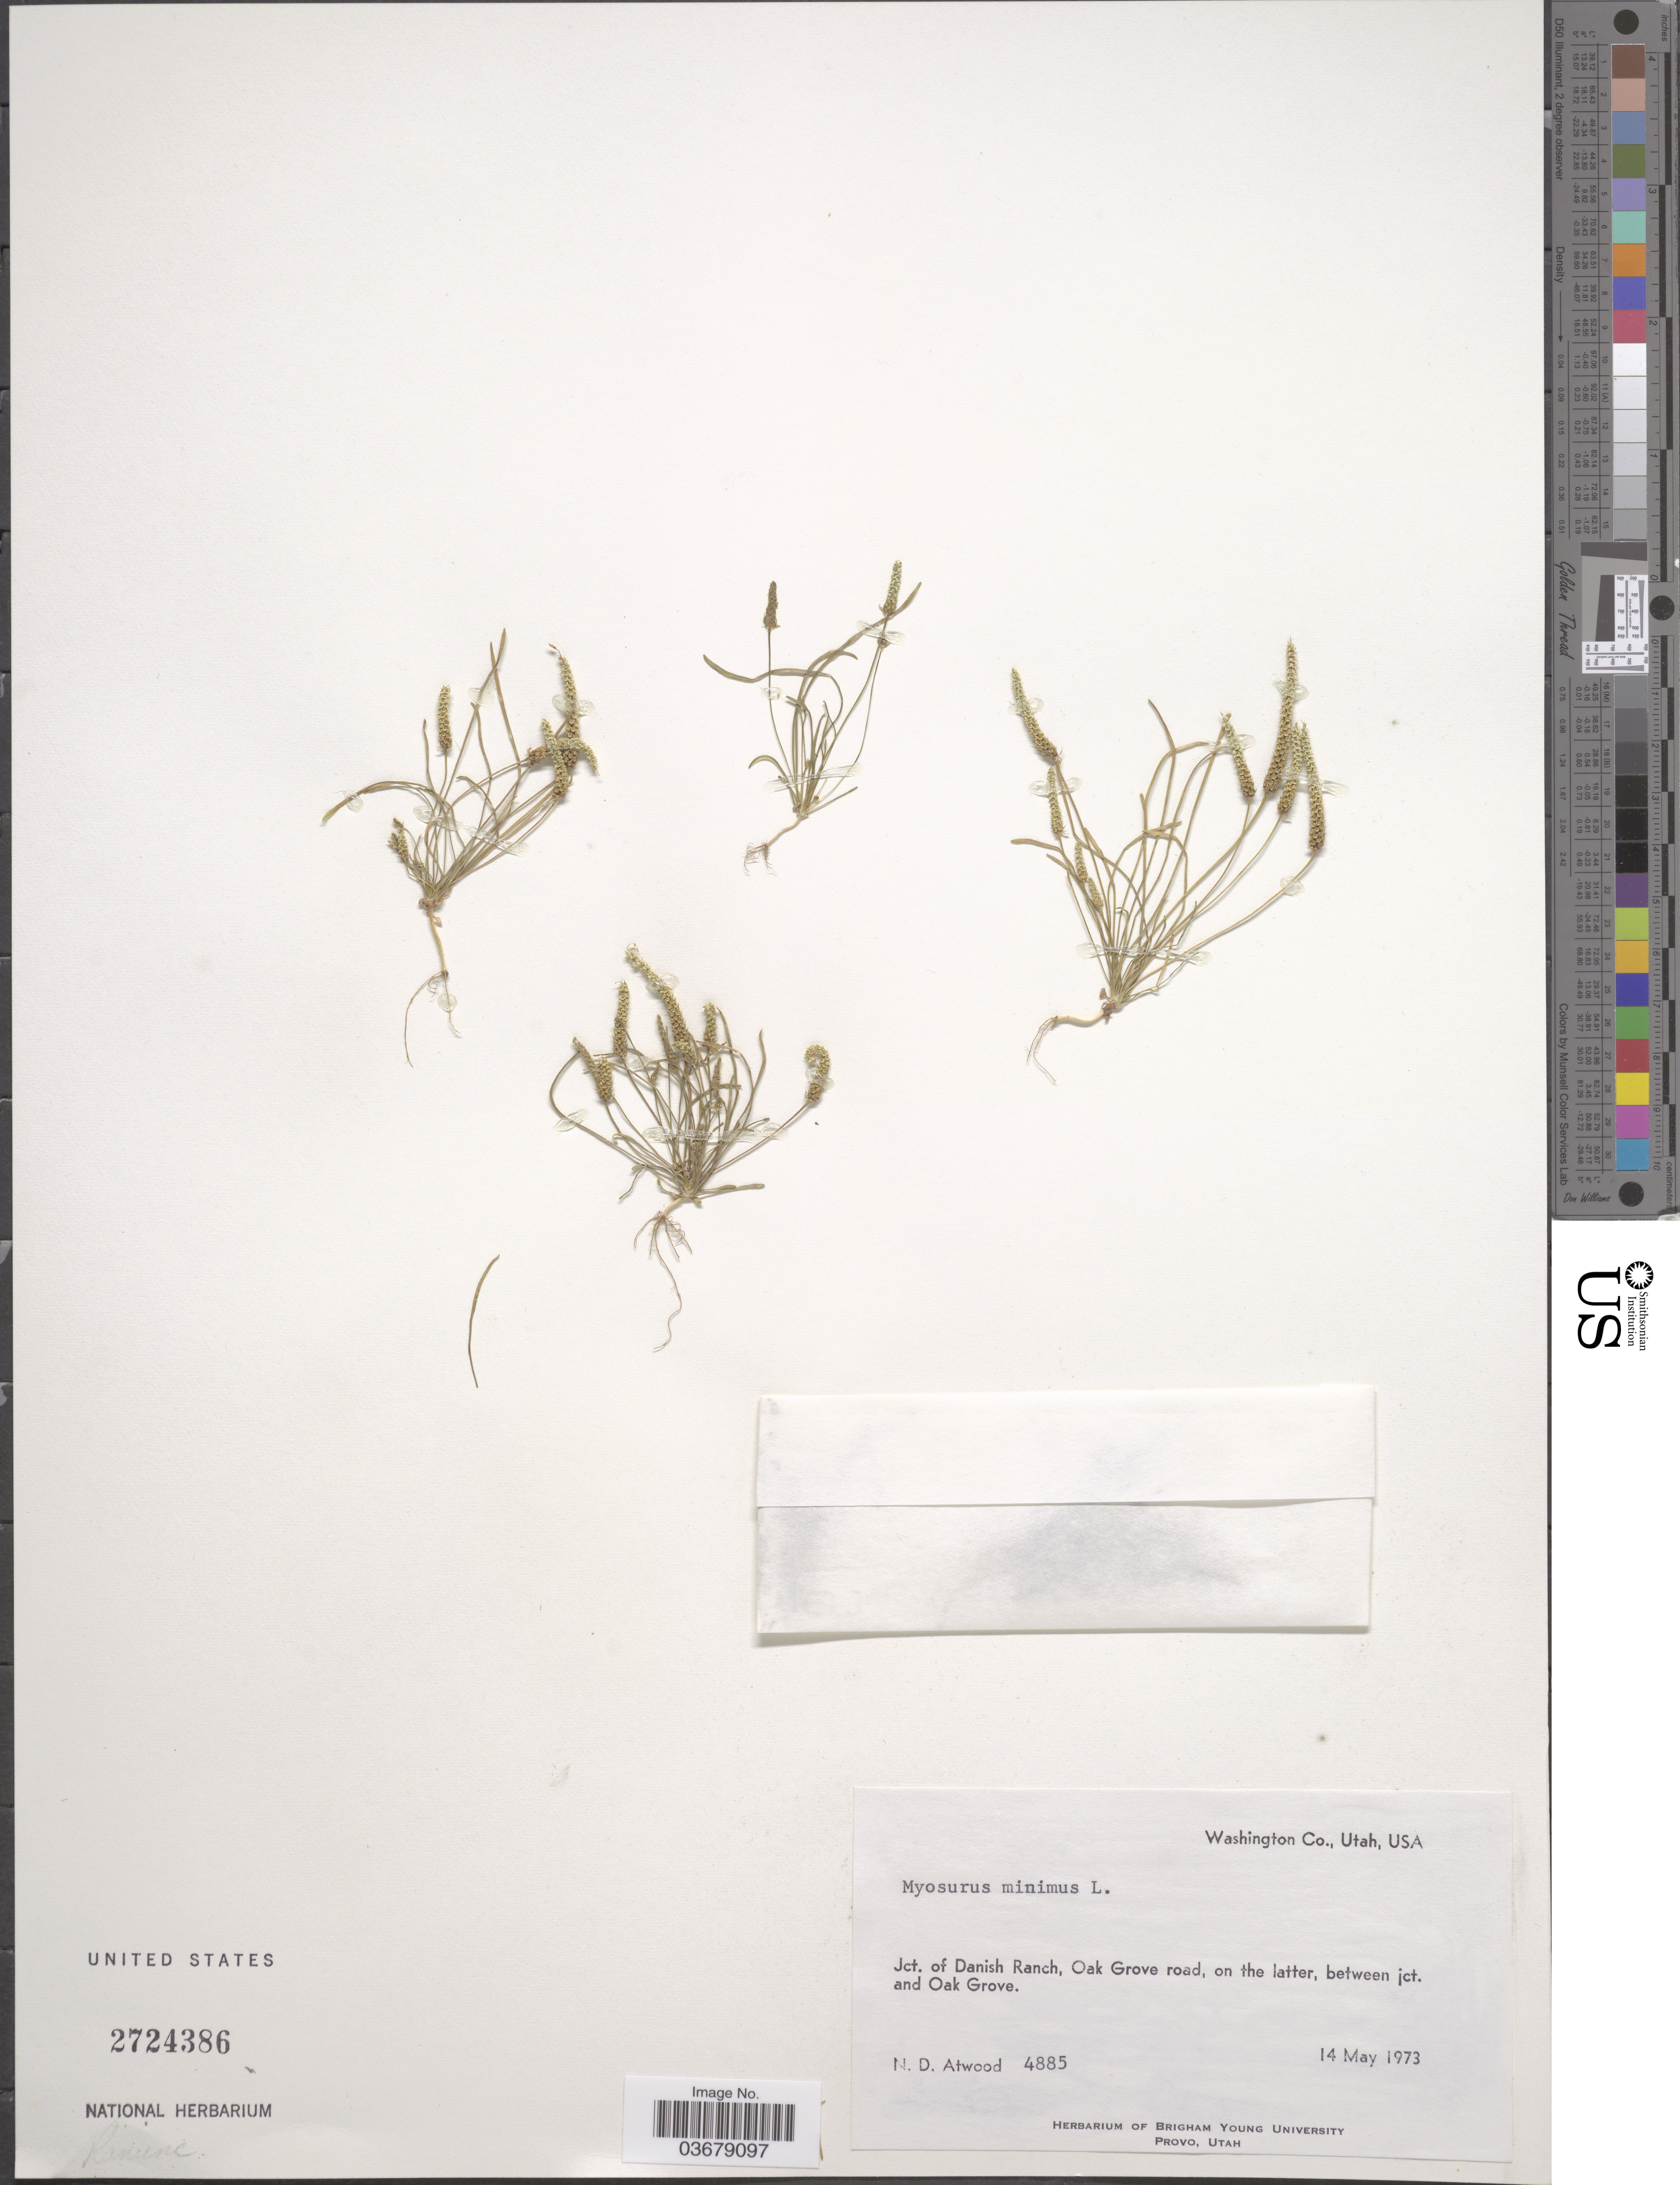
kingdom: Plantae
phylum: Tracheophyta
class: Magnoliopsida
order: Ranunculales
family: Ranunculaceae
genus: Myosurus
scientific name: Myosurus minimus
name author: L.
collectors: N. Atwood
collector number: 4885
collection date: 1973-05-14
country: United States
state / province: Utah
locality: Washington Co., Jct of Danish Ranch, Oak Grove road, on the latter, between jct. and Oak Grove.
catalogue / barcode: US 2724386